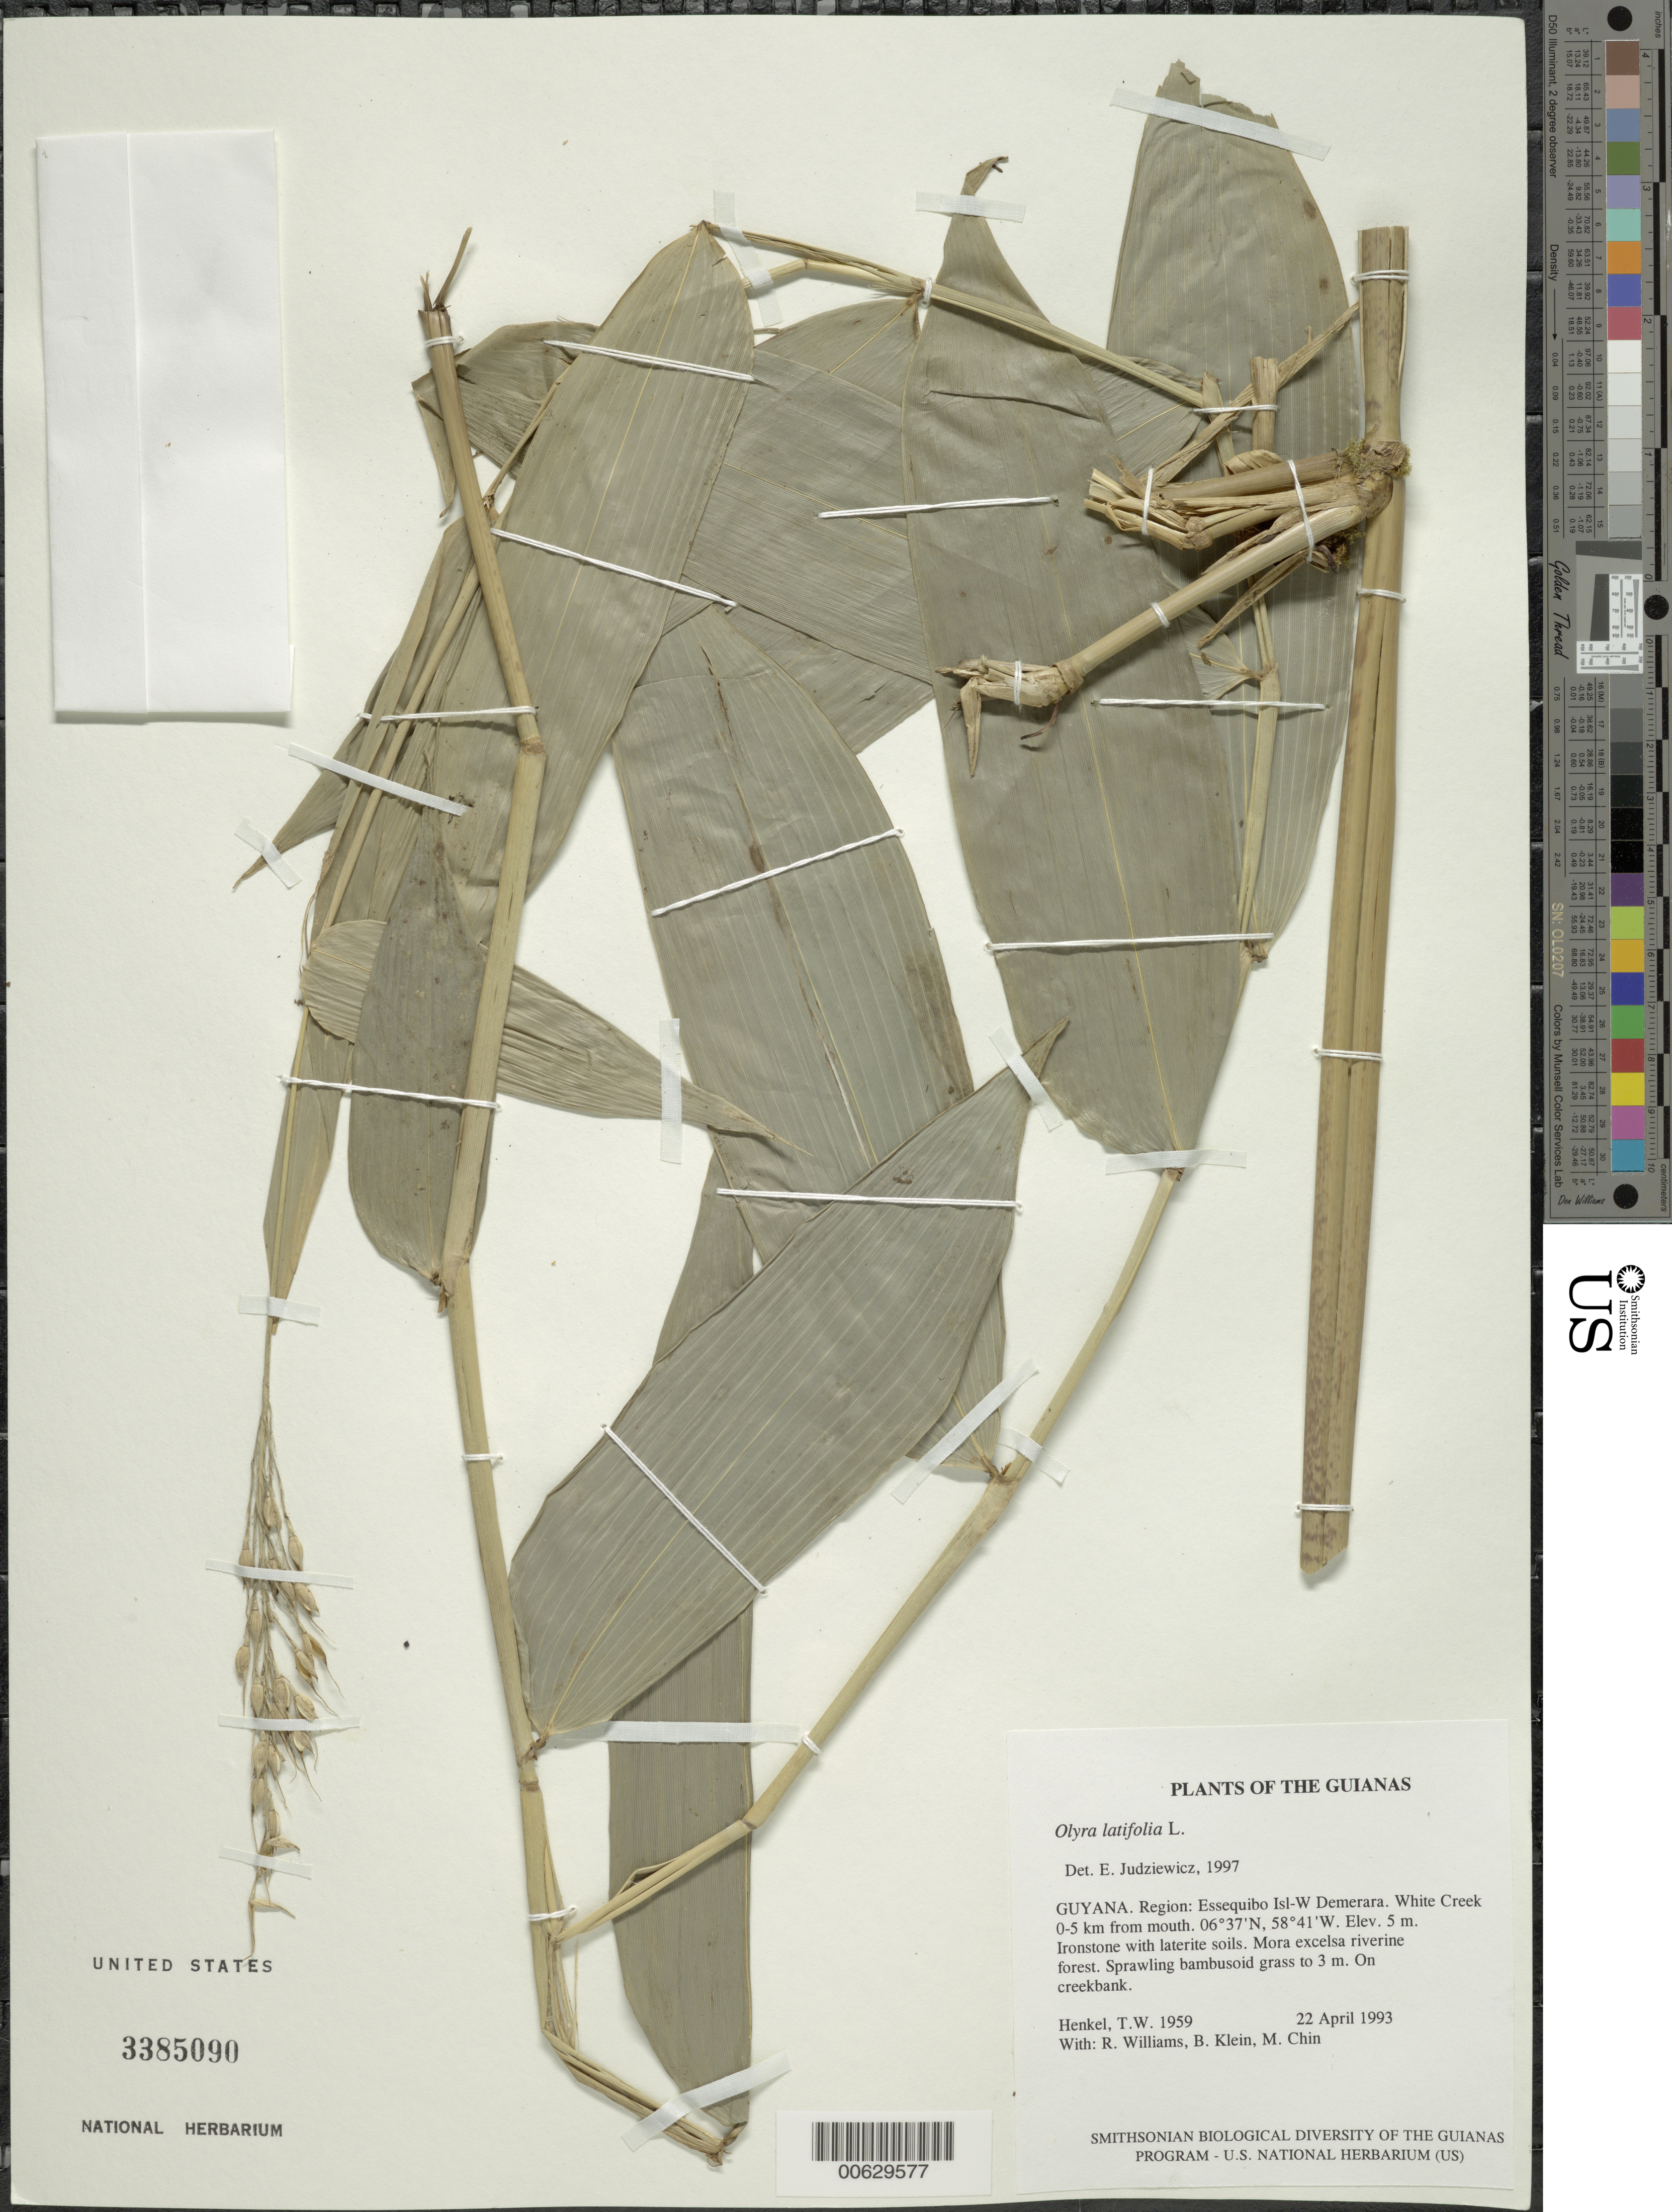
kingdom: Plantae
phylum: Tracheophyta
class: Liliopsida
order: Poales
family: Poaceae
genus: Olyra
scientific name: Olyra latifolia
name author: L.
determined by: Judziewicz, E. J.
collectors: T. Henkel, R. Williams, B. Klein & M. Chin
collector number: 1959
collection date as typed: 22 April 1993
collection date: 1993-04-22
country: Guyana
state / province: Essequibo Isl-W. Demerara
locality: White Creek 0-5 km from mouth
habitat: Ironstone with laterite soils. Mora excelsa riverine forest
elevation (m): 5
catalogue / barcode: US 3385090